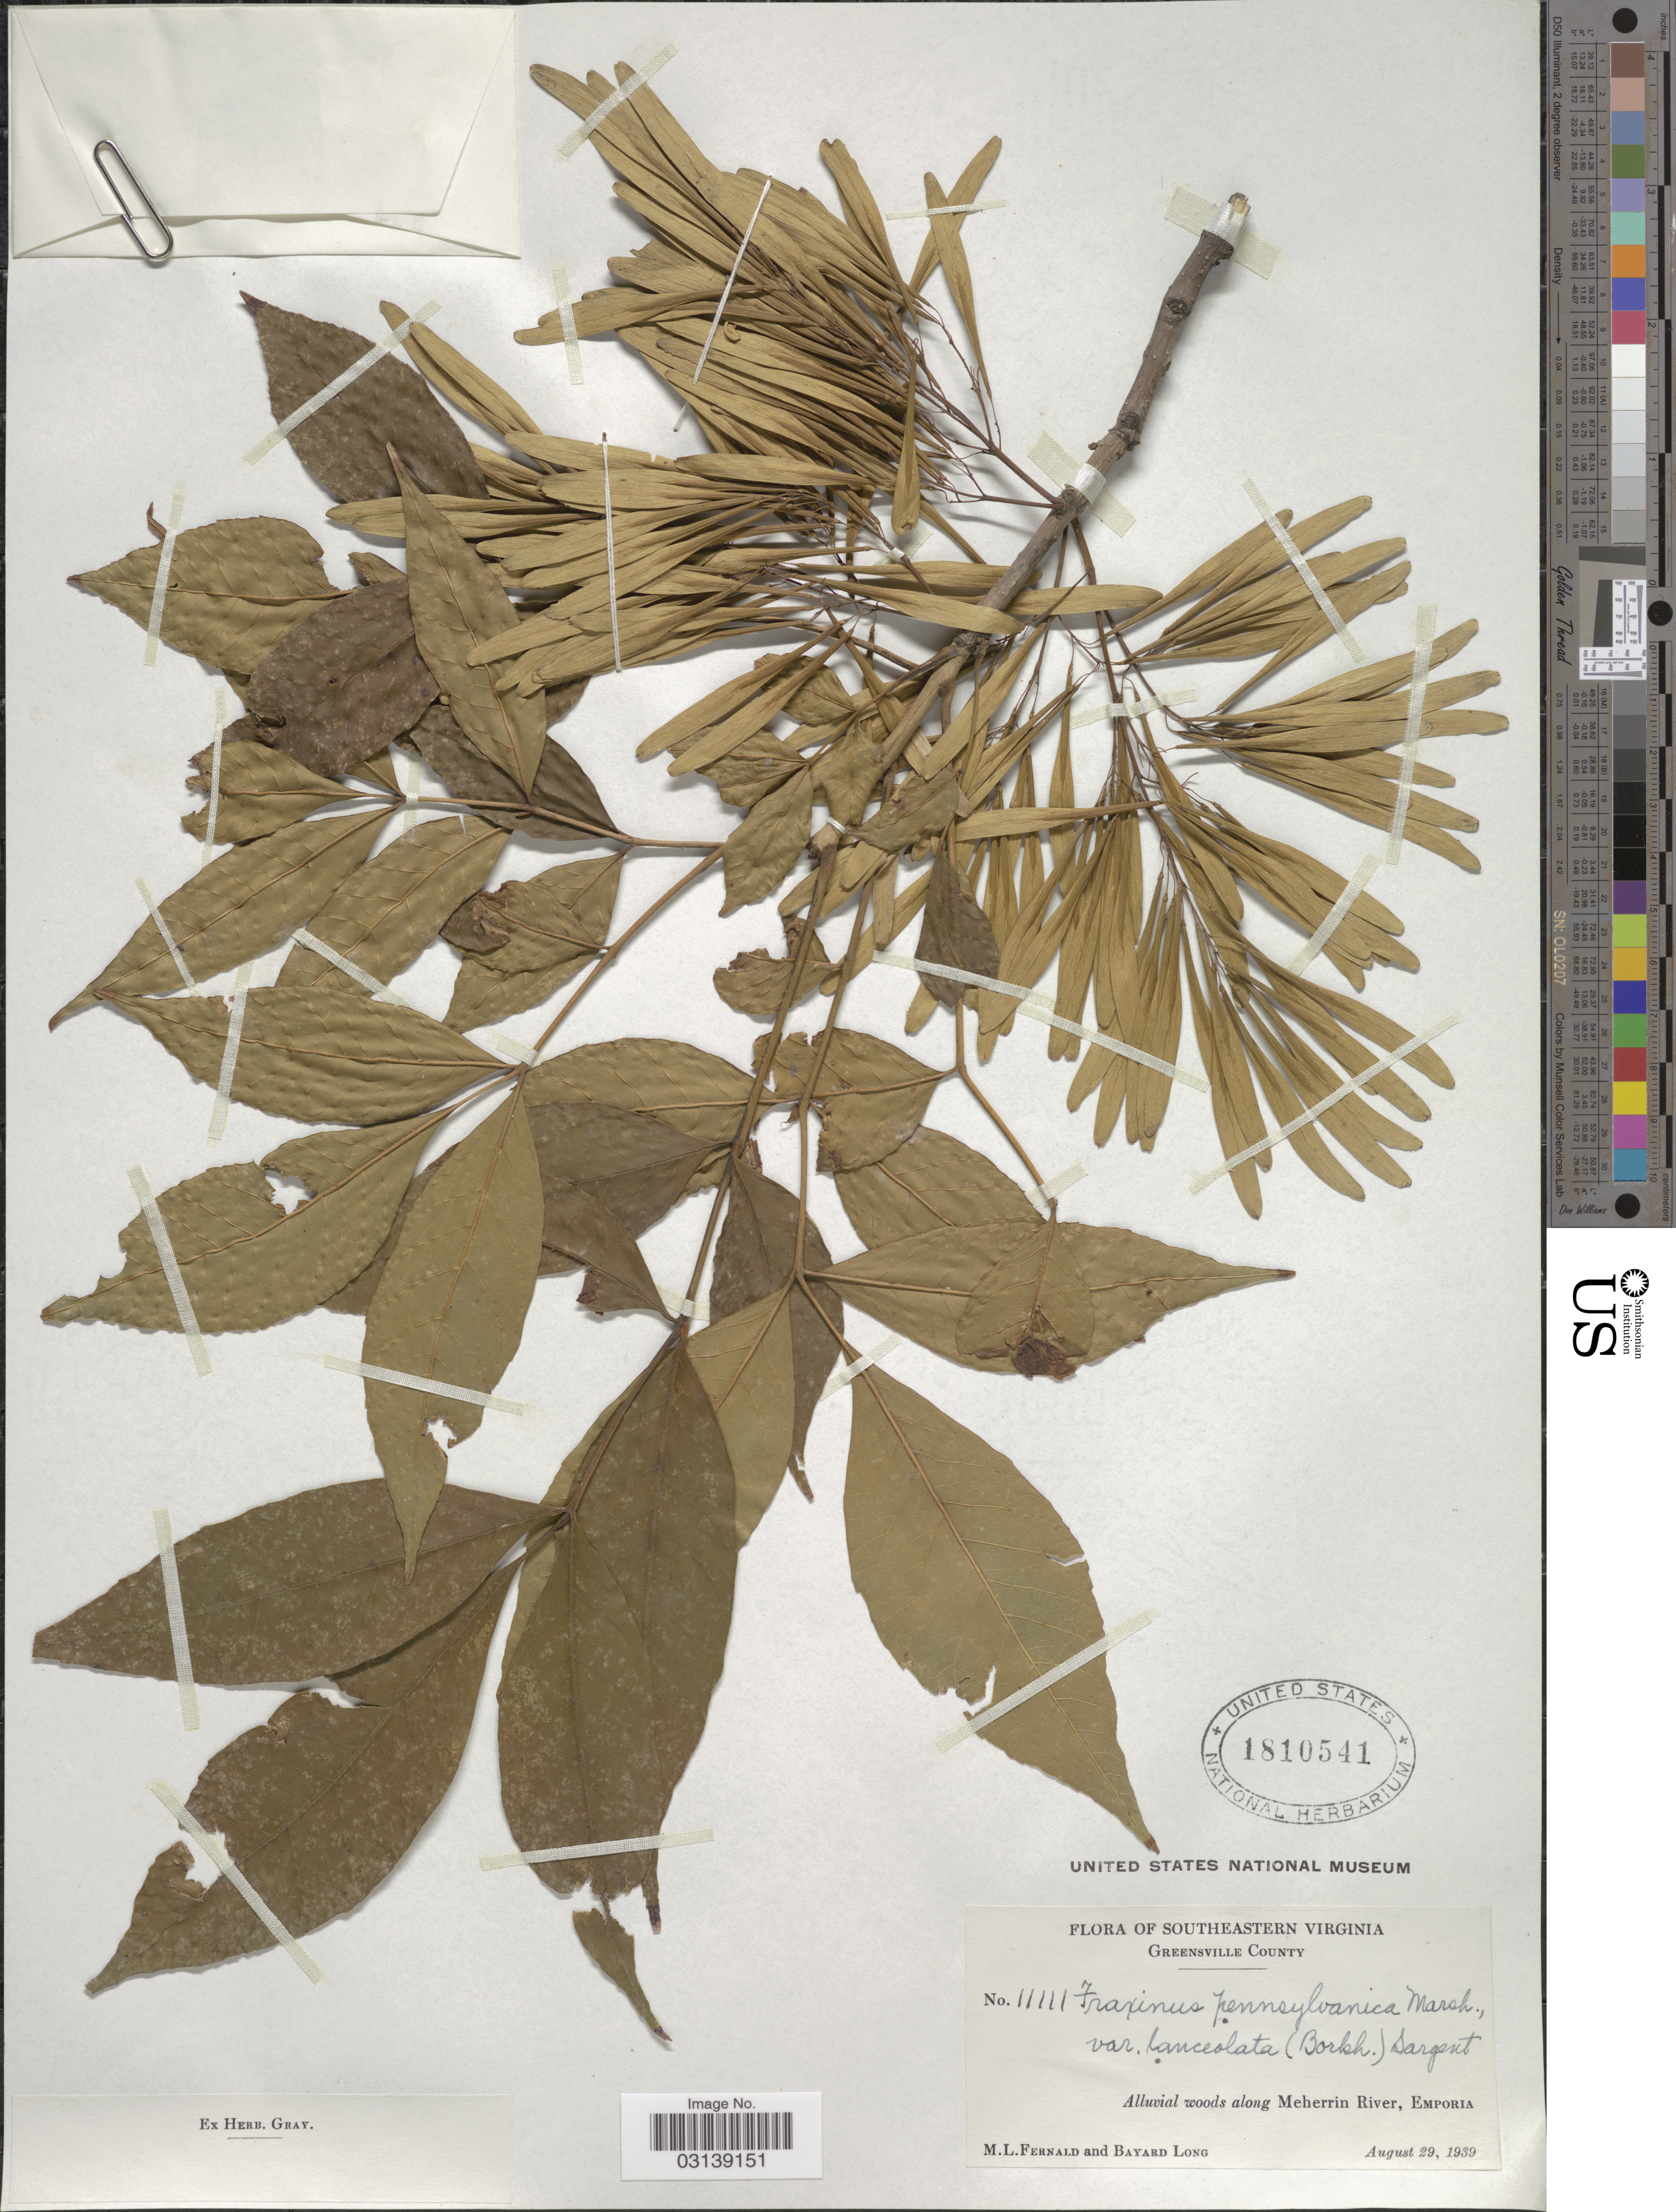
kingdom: Plantae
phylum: Tracheophyta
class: Magnoliopsida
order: Lamiales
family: Oleaceae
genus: Fraxinus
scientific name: Fraxinus pennsylvanica var. lanceolata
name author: Sarg.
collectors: M. L. Fernald & B. Long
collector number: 11111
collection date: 1939-08-29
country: United States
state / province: Virginia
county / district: Greensville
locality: Southeastern Virginia. Greensville County. Alluvial woods along Meherrin River, Emporia.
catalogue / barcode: US 1810541